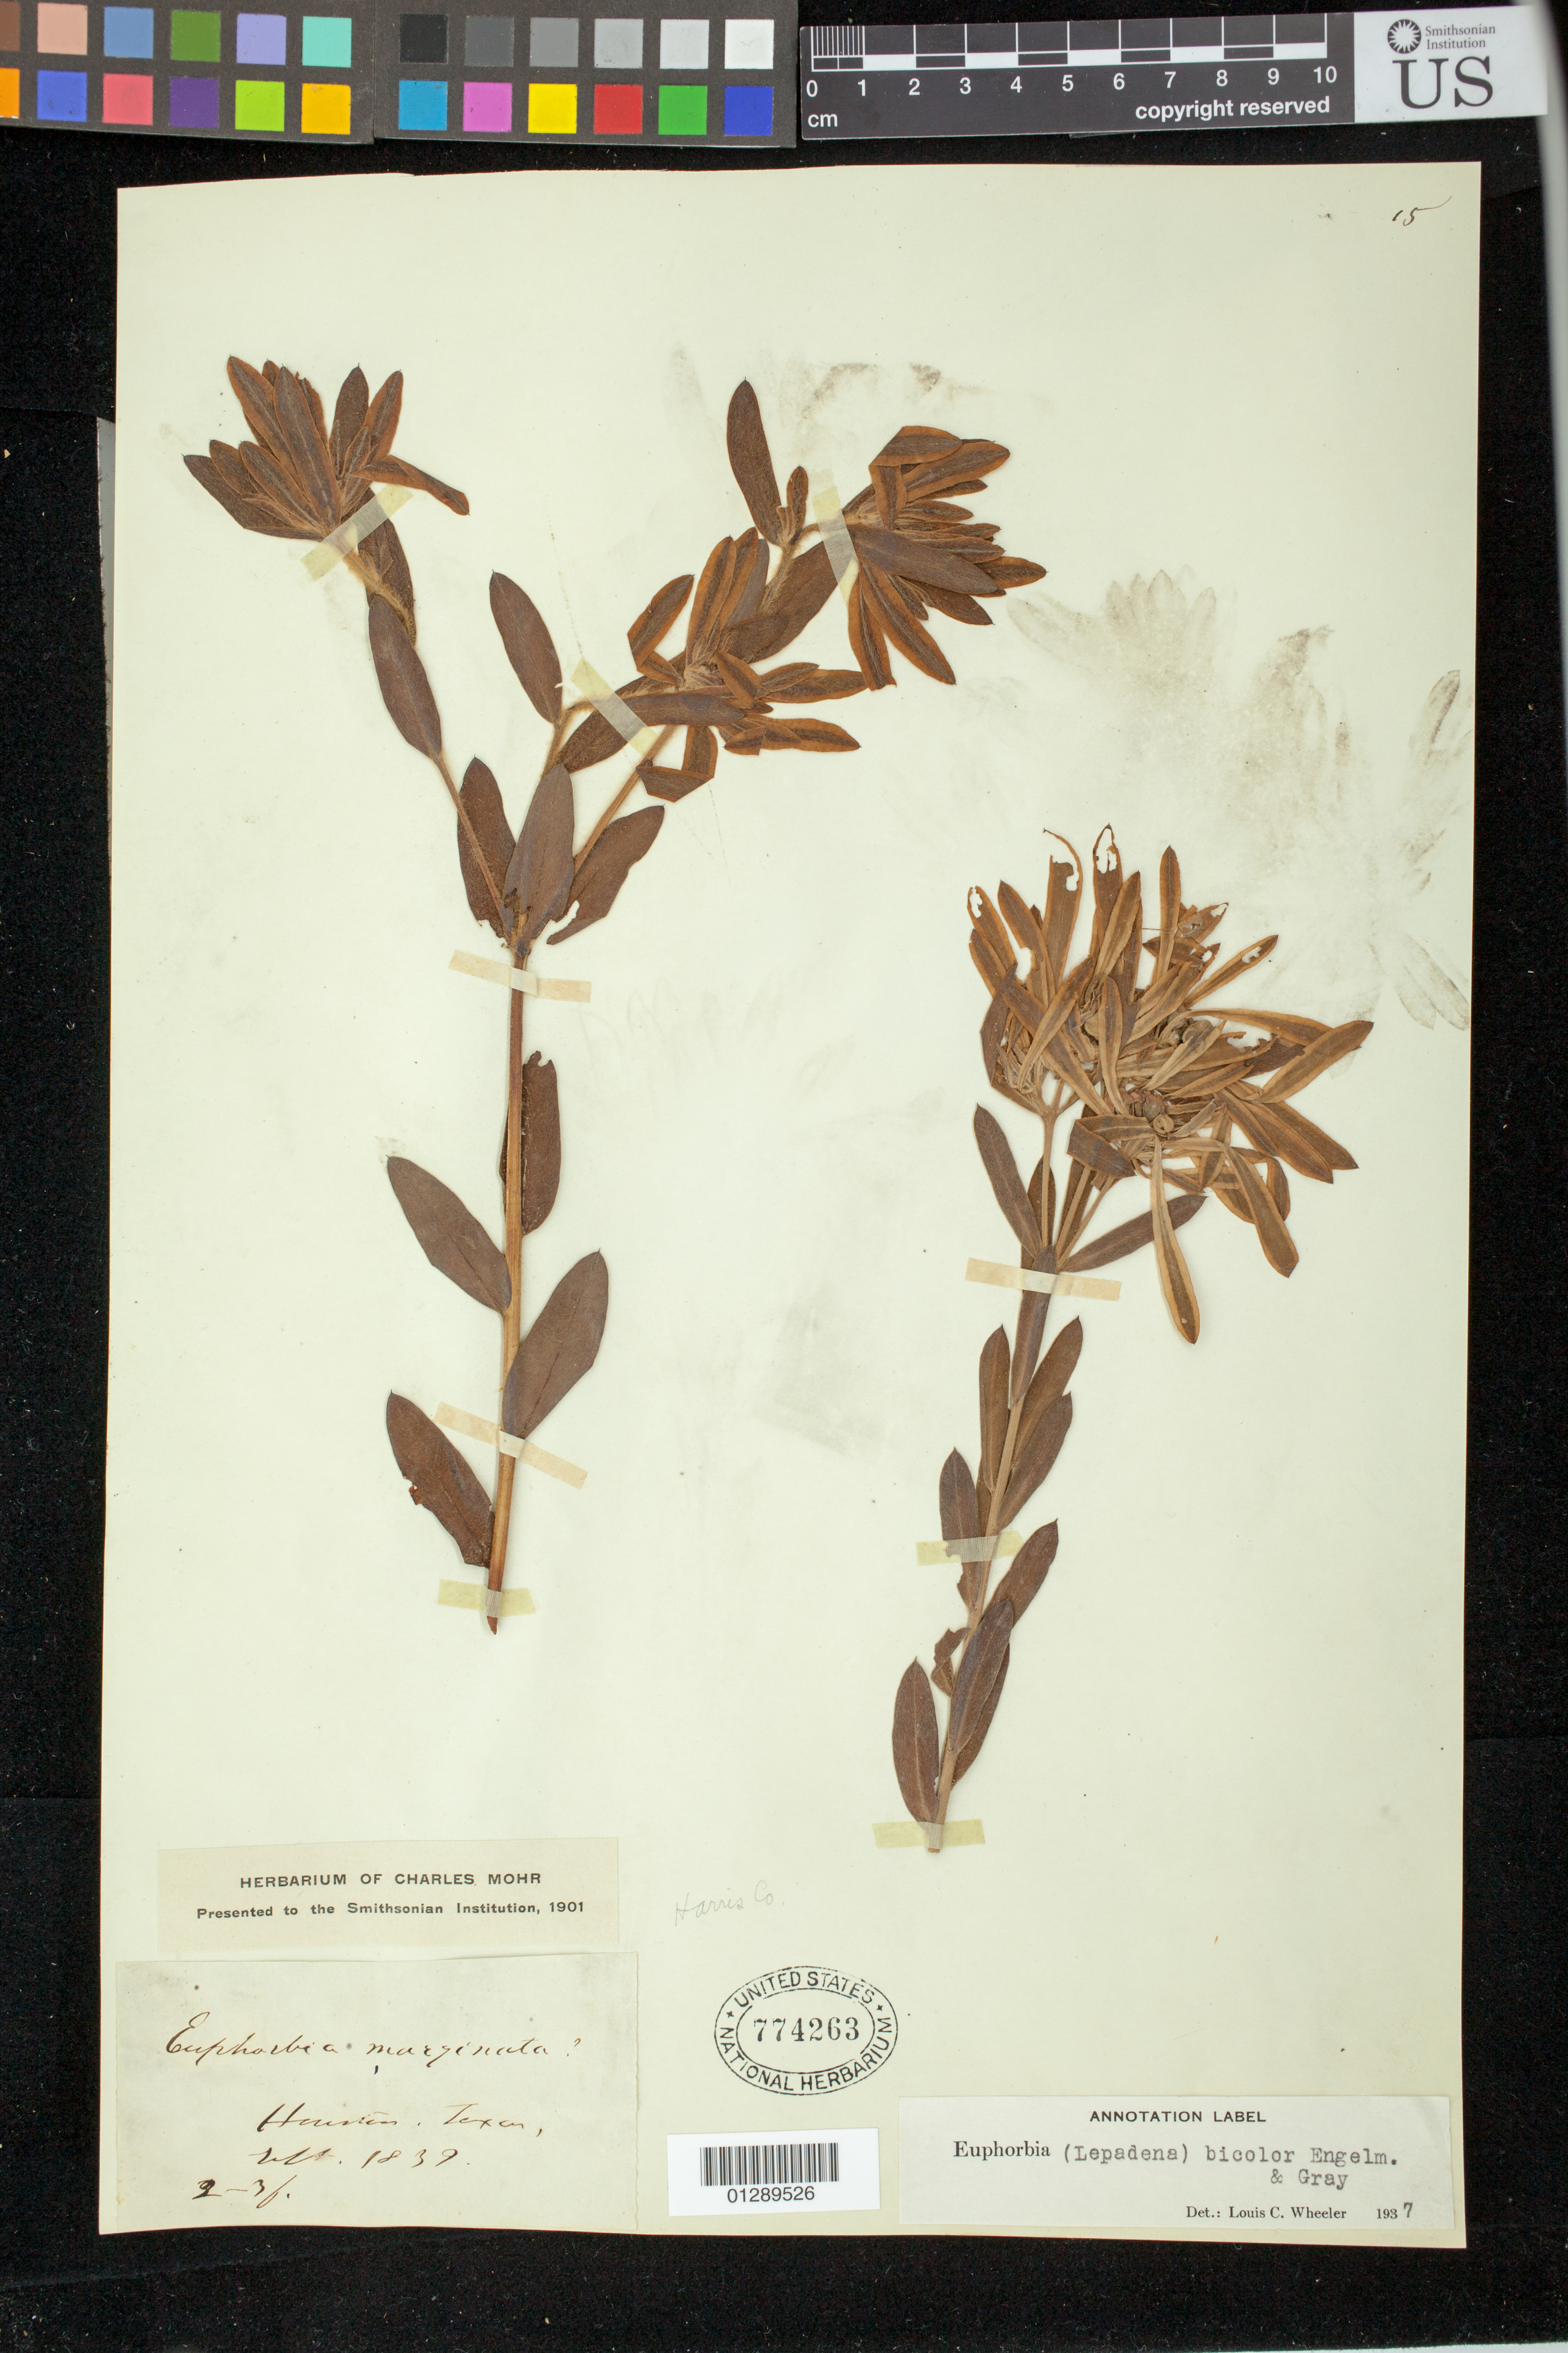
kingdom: Plantae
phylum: Tracheophyta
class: Magnoliopsida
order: Malpighiales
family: Euphorbiaceae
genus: Euphorbia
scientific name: Euphorbia bicolor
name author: Engelm. & A. Gray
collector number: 2-3f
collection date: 1839-09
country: United States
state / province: Texas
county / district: Harris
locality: Houston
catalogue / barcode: US 774263